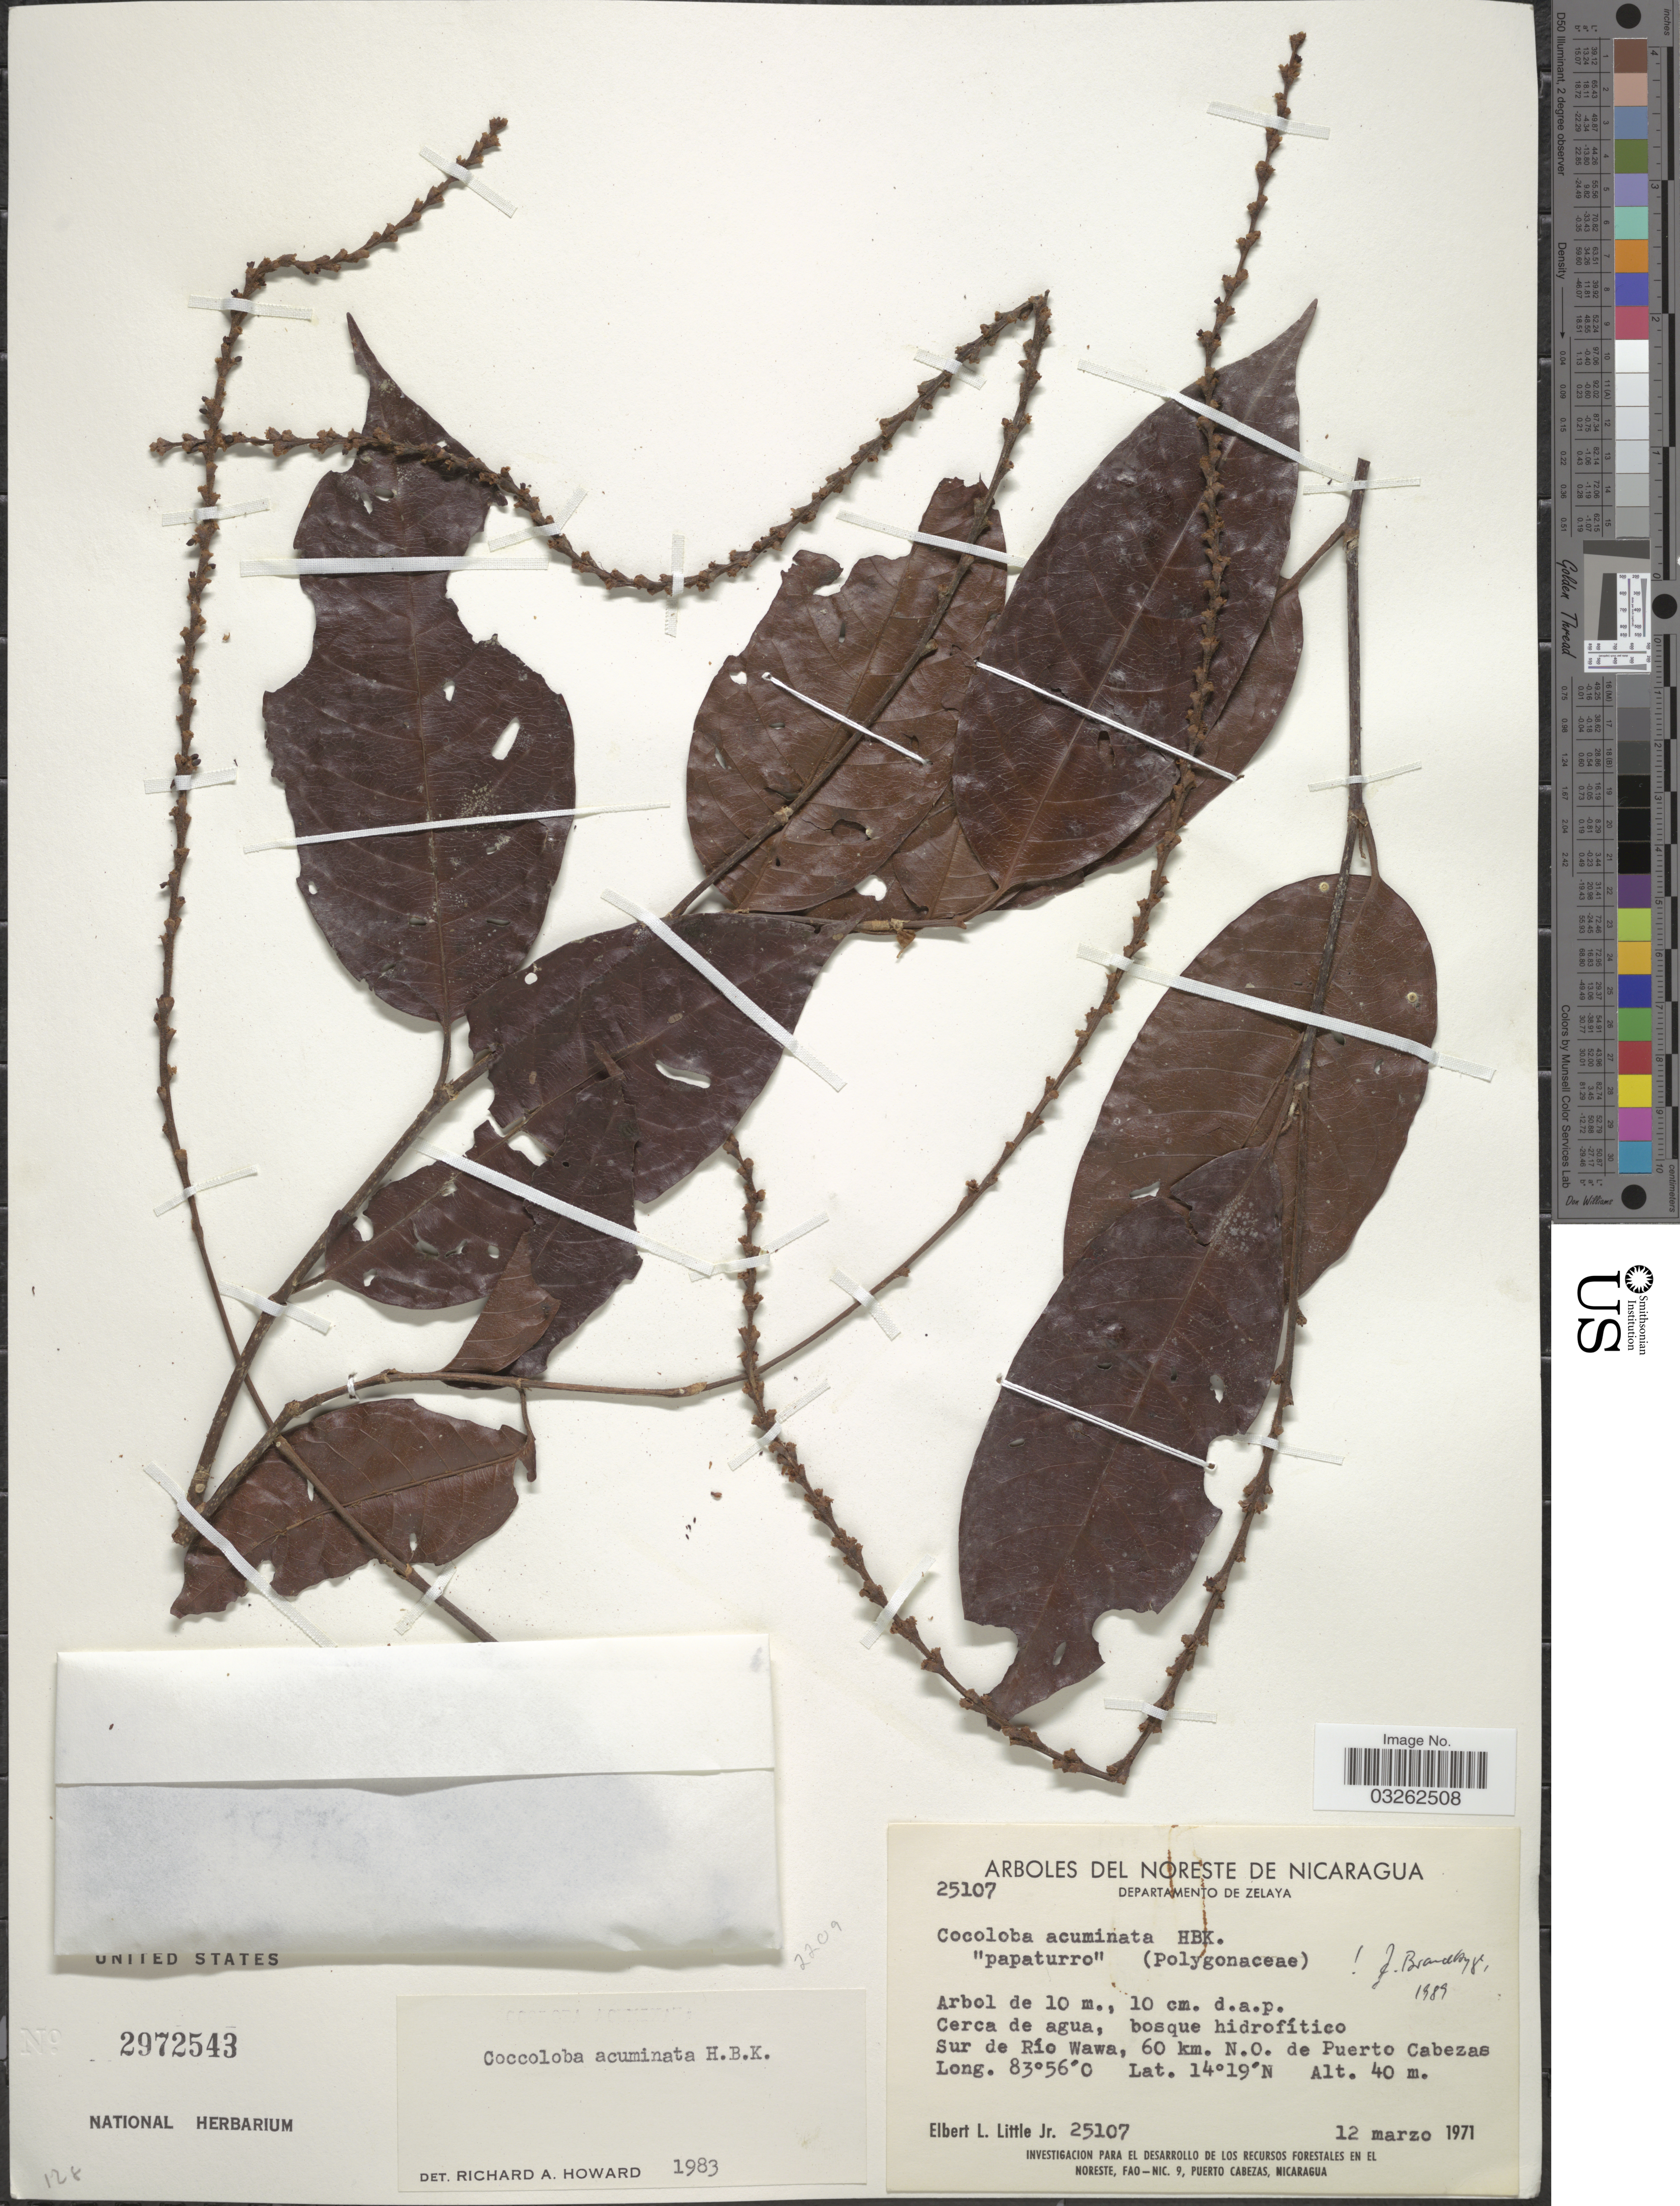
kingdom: Plantae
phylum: Tracheophyta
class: Magnoliopsida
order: Caryophyllales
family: Polygonaceae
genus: Coccoloba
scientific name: Coccoloba acuminata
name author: Kunth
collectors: E. L. Little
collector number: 25107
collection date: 1971-03-12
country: Nicaragua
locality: Noreste de Nicaragua. Departamento de Zelaya. Sur de Río Wawa, 60 km. N.O. de Puerto Cabezas.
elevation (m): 40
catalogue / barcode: US 2972543